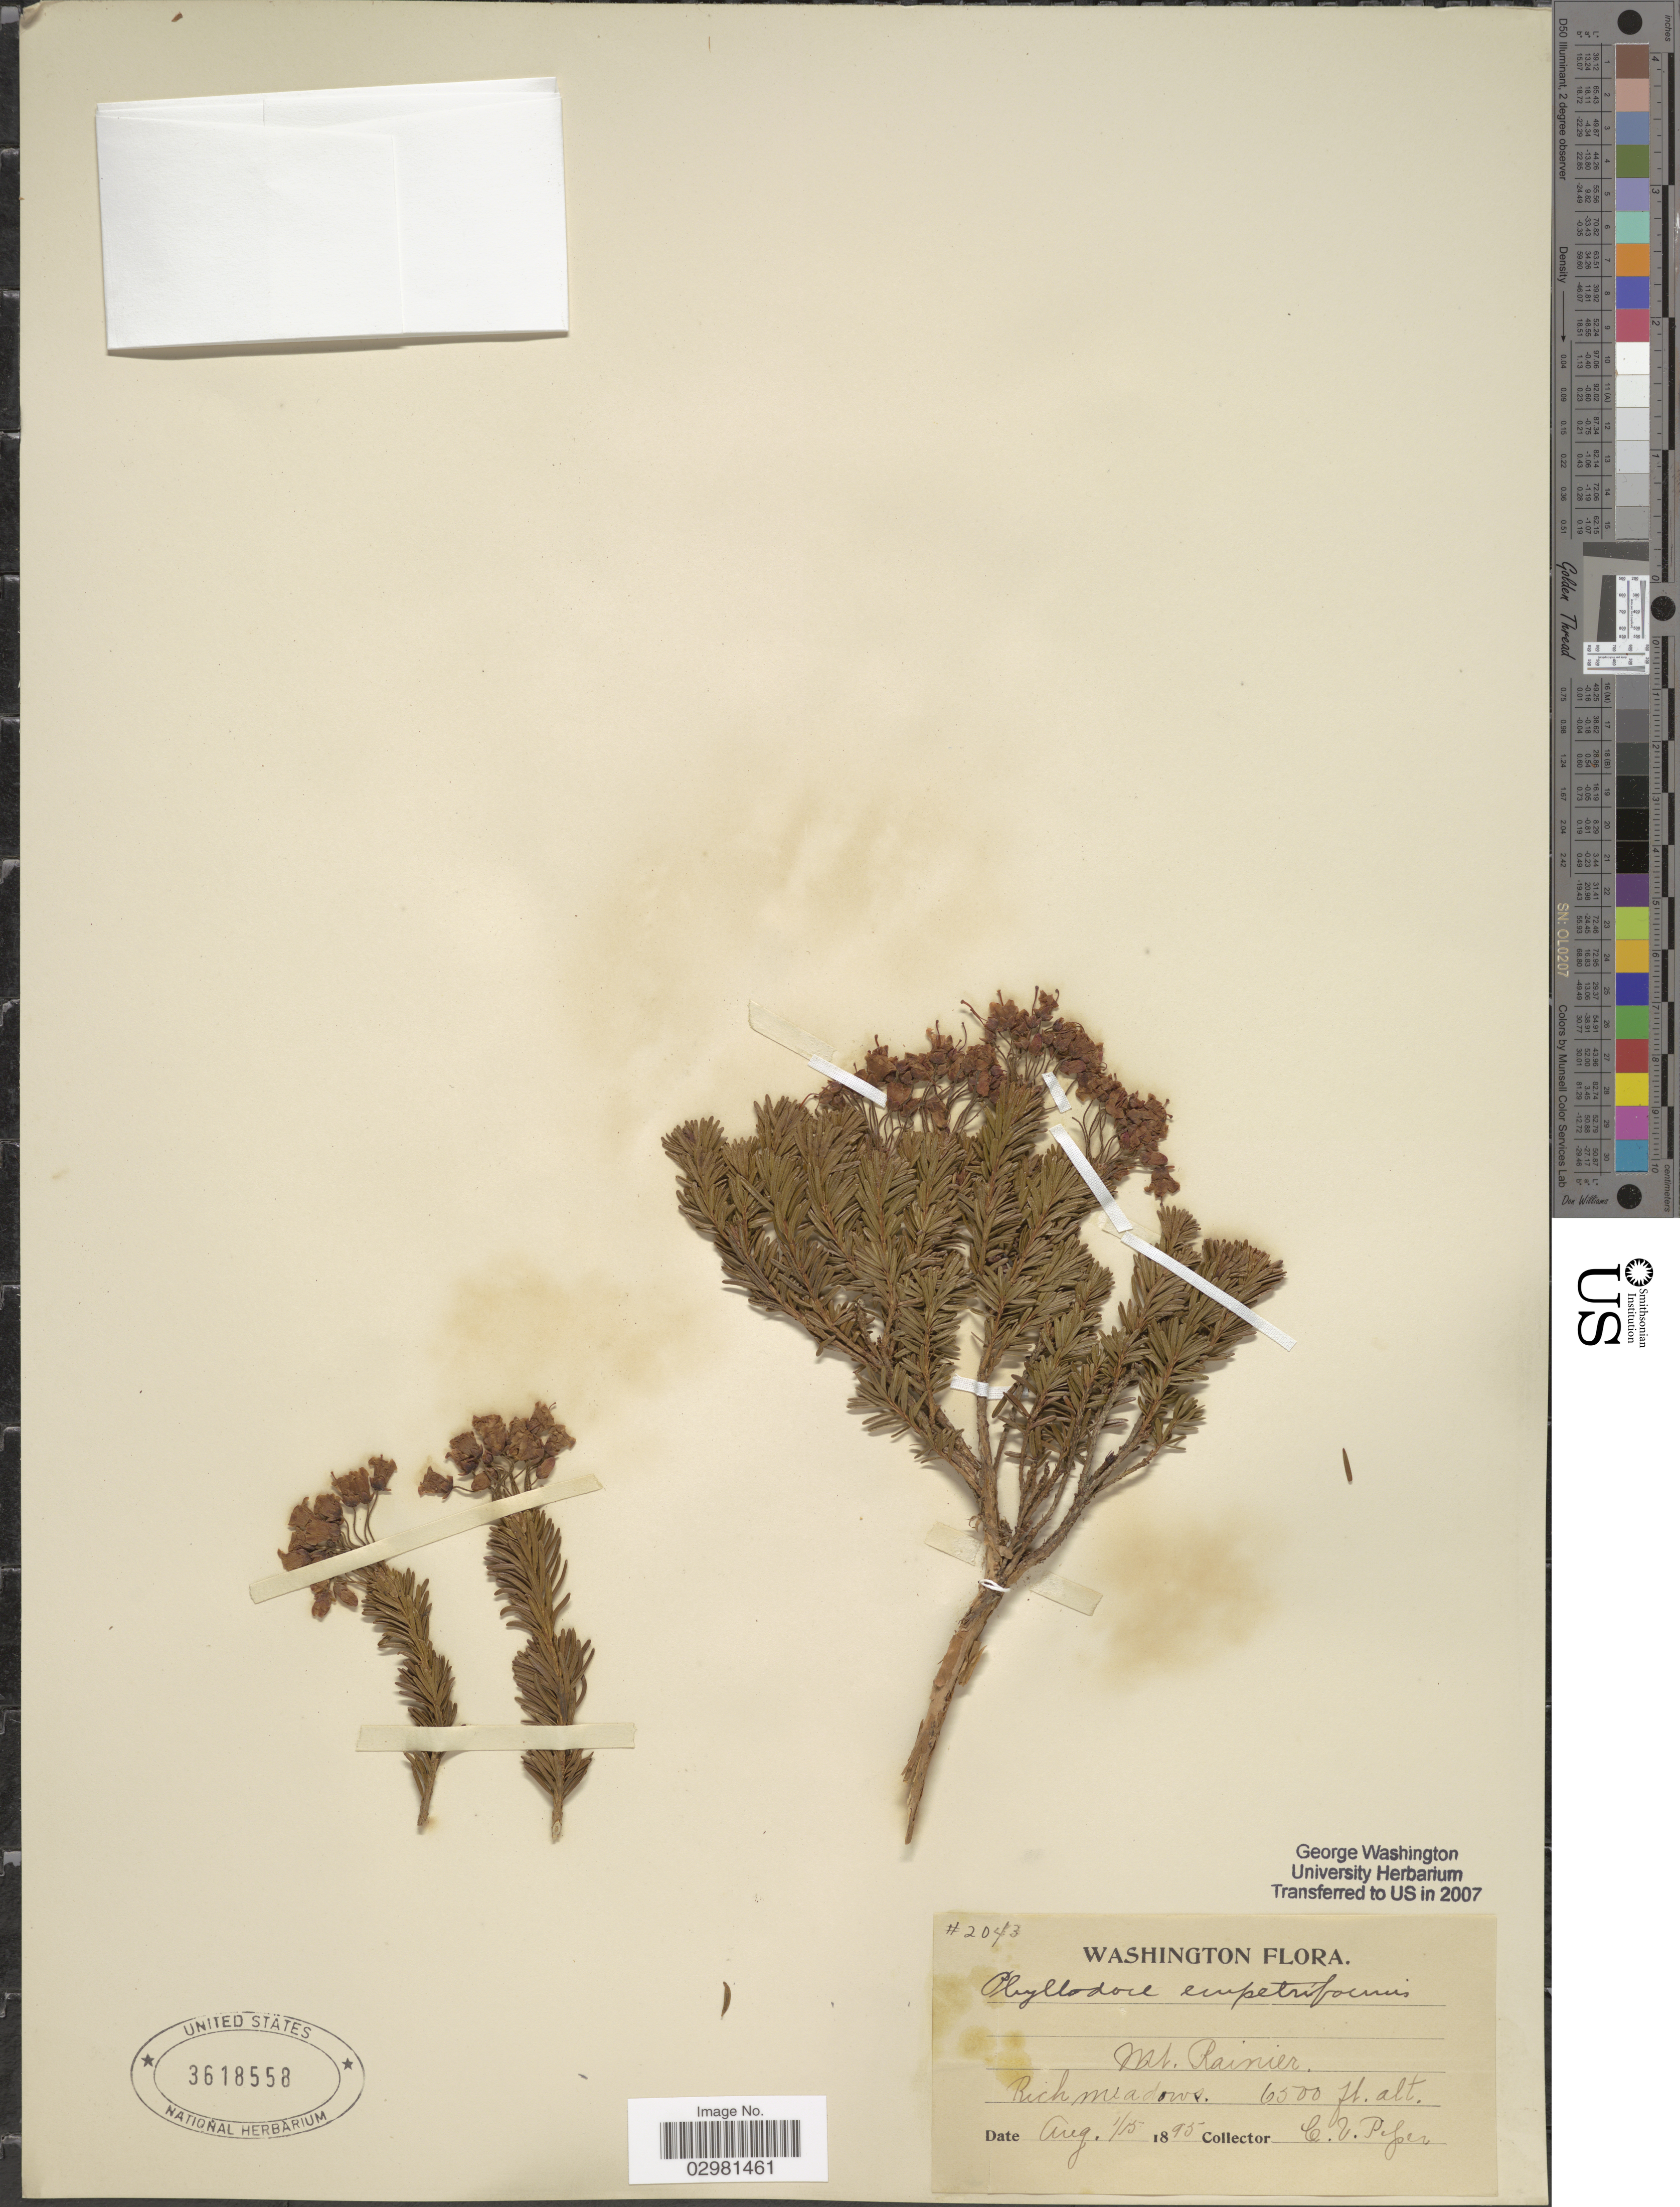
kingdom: Plantae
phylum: Tracheophyta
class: Magnoliopsida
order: Ericales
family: Ericaceae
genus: Phyllodoce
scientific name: Phyllodoce empetiformis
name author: (Small) D. Don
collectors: C. V. Piper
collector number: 2043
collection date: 1895-08-01/1895-08-15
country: United States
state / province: Washington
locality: Mt. Rainier.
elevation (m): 1981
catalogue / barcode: US 3618558